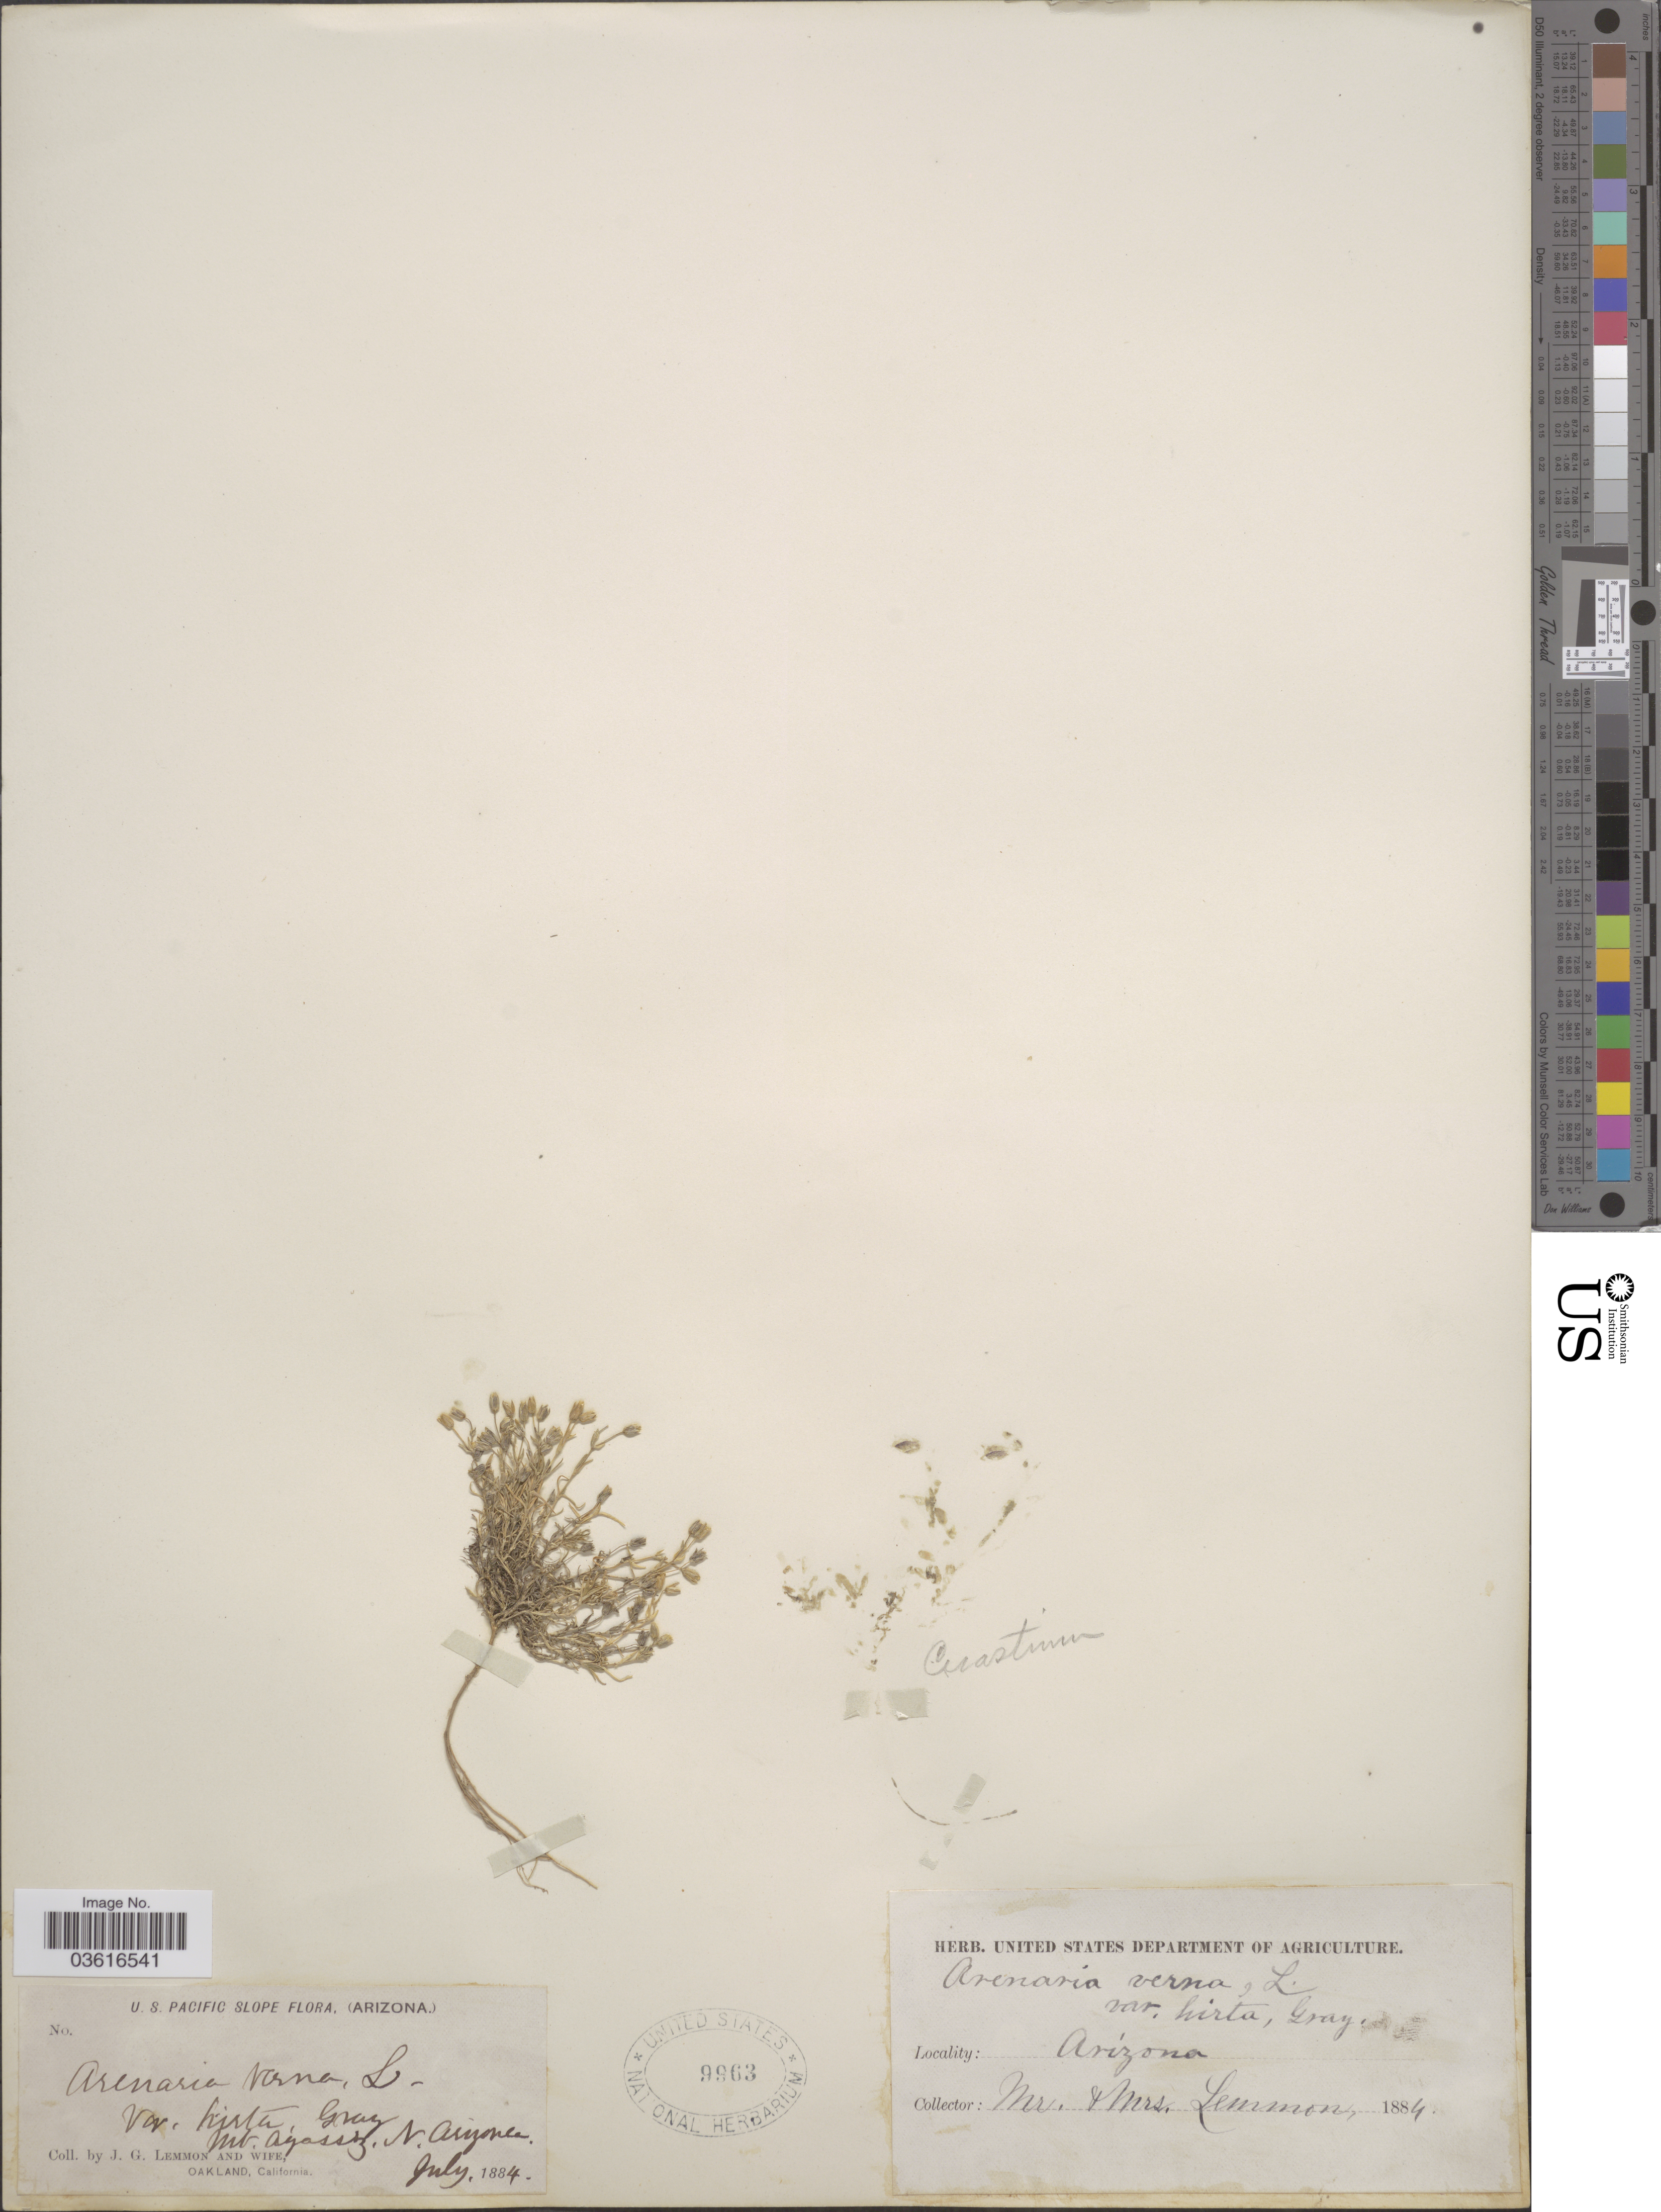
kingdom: Plantae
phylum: Tracheophyta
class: Magnoliopsida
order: Caryophyllales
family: Caryophyllaceae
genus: Minuartia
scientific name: Minuartia propinqua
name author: (Richardson) House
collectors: J. Lemmon & Mrs. J. G. Lemmon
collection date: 1884-07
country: United States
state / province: Arizona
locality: Mt. Agassiz, N. Arizona.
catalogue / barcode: US 9963